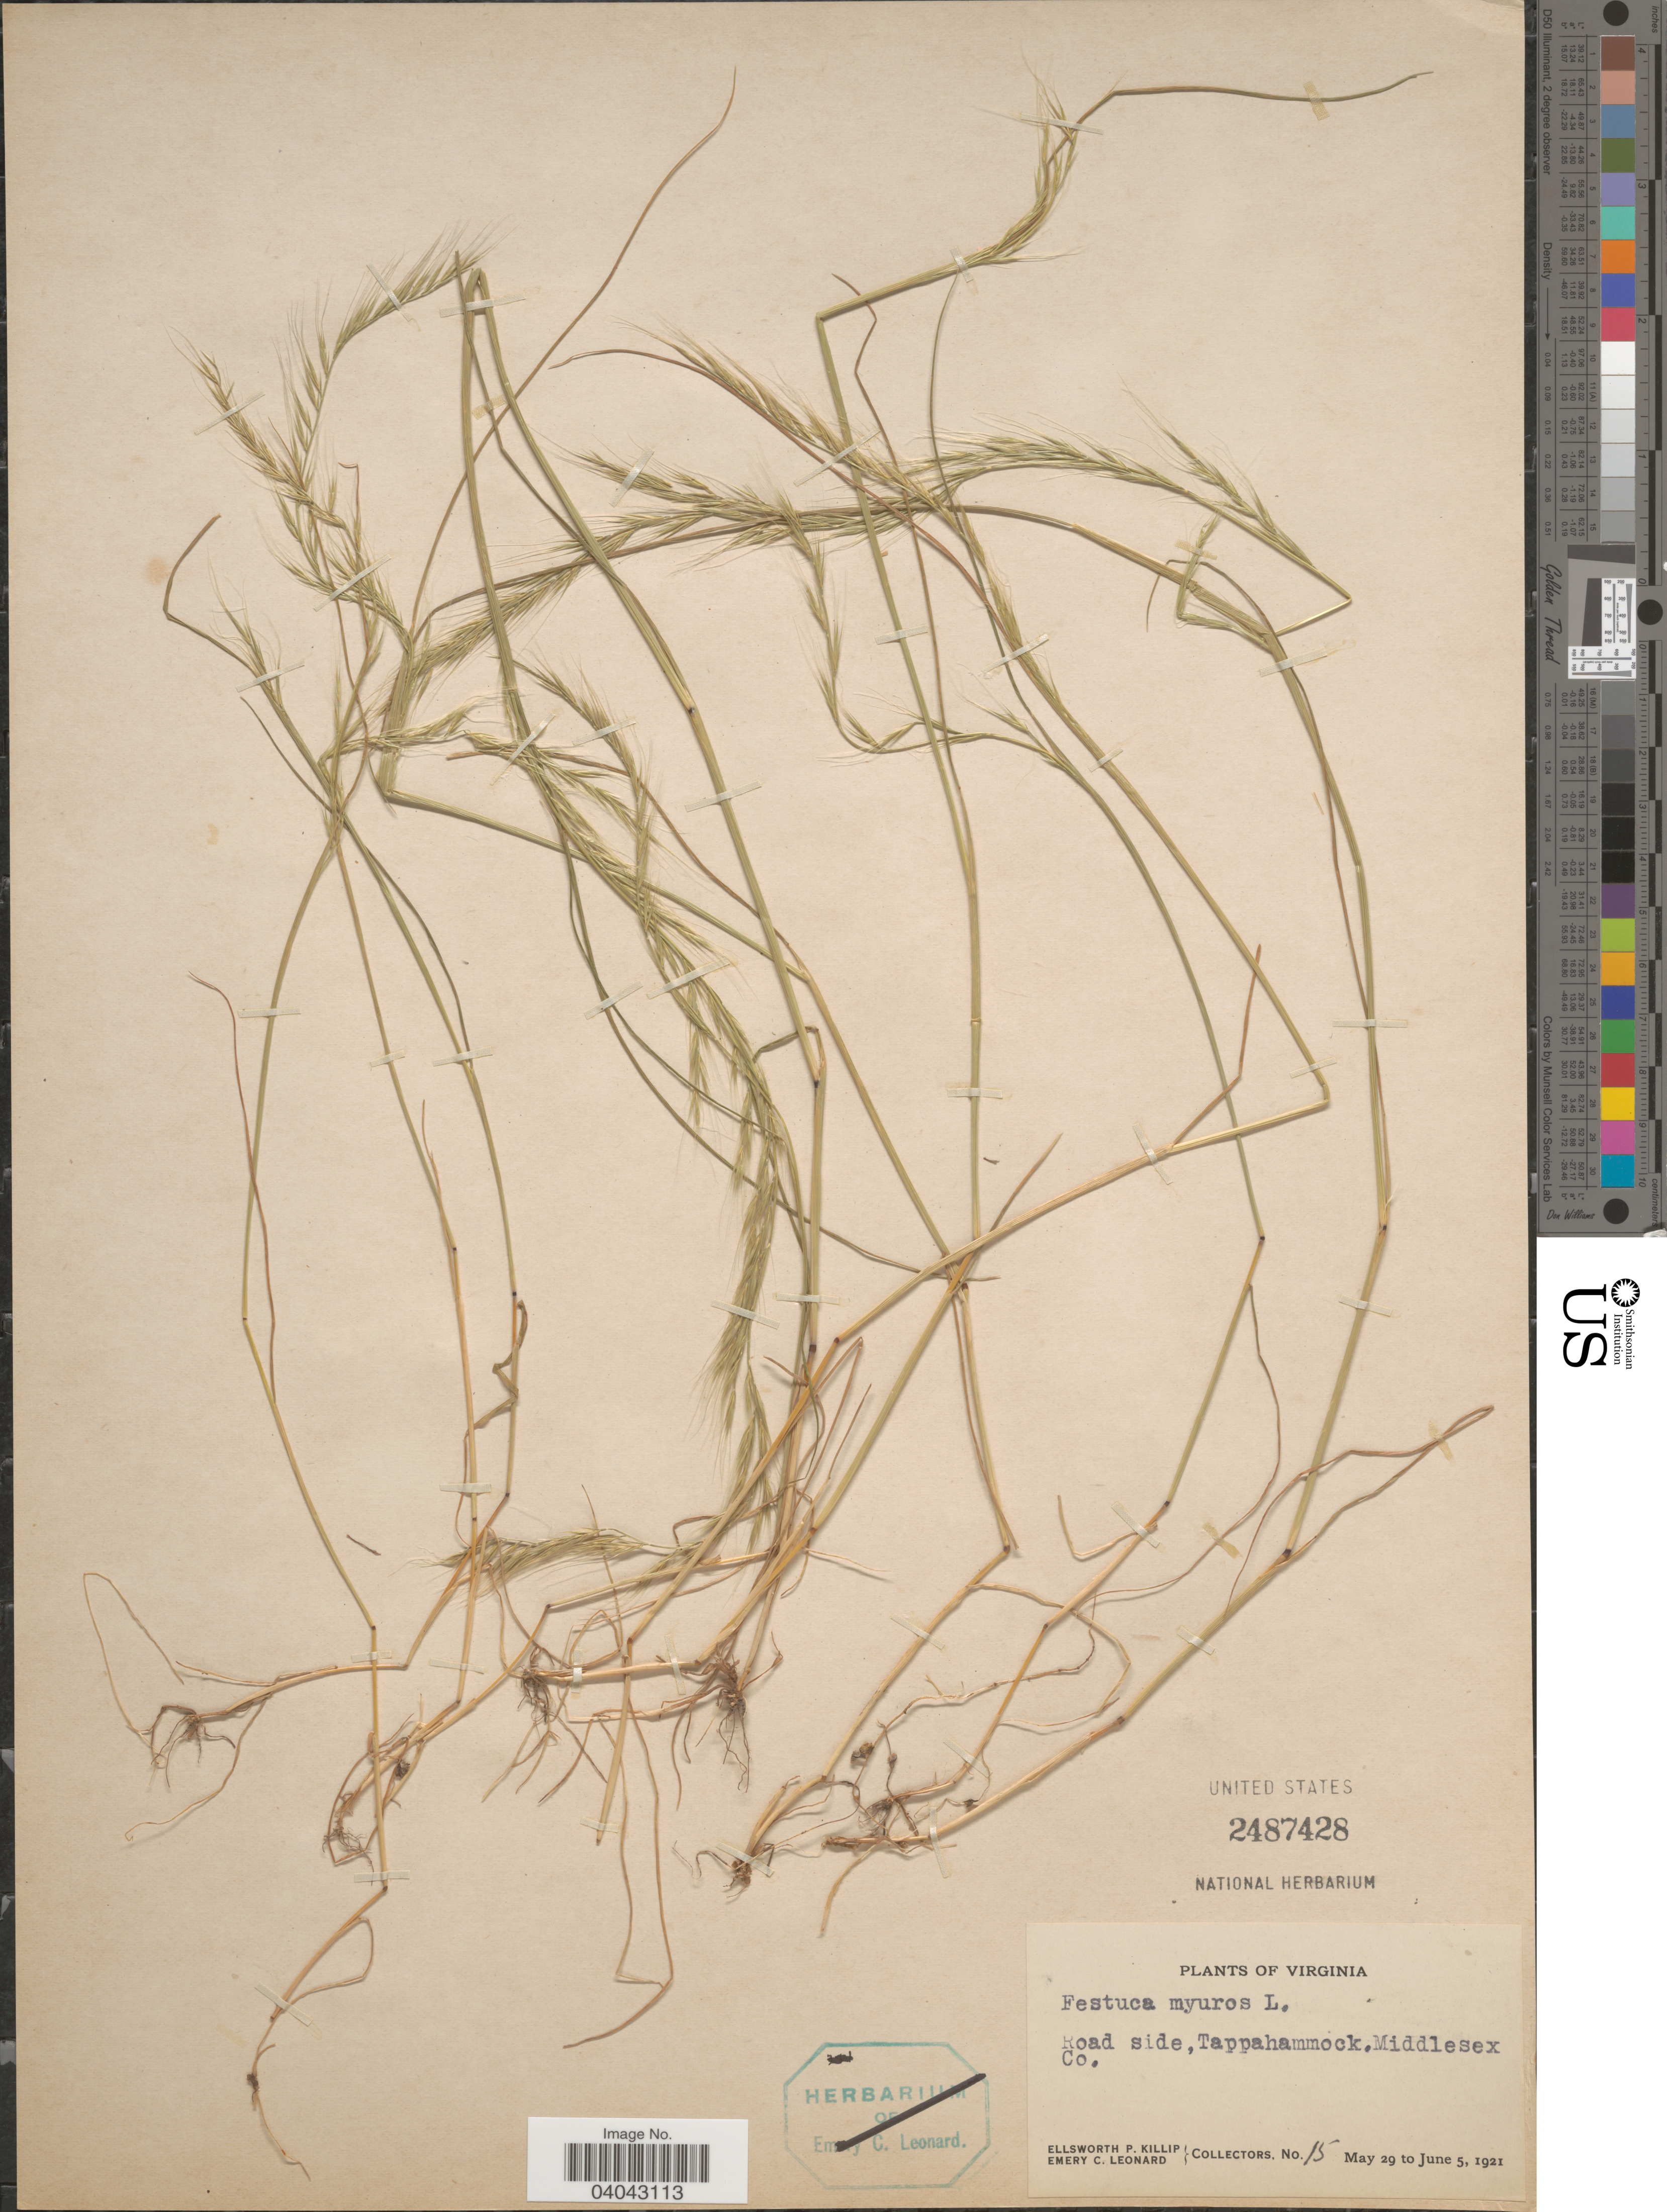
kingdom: Plantae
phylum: Tracheophyta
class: Liliopsida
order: Poales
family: Poaceae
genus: Festuca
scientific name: Festuca myuros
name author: L.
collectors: E. P. Killip & E. C. Leonard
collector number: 15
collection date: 1921-05-29/1921-06-05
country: United States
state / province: Virginia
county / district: Middlesex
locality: Road side, Tappahammock, Middlesex Co.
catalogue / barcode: US 2487428